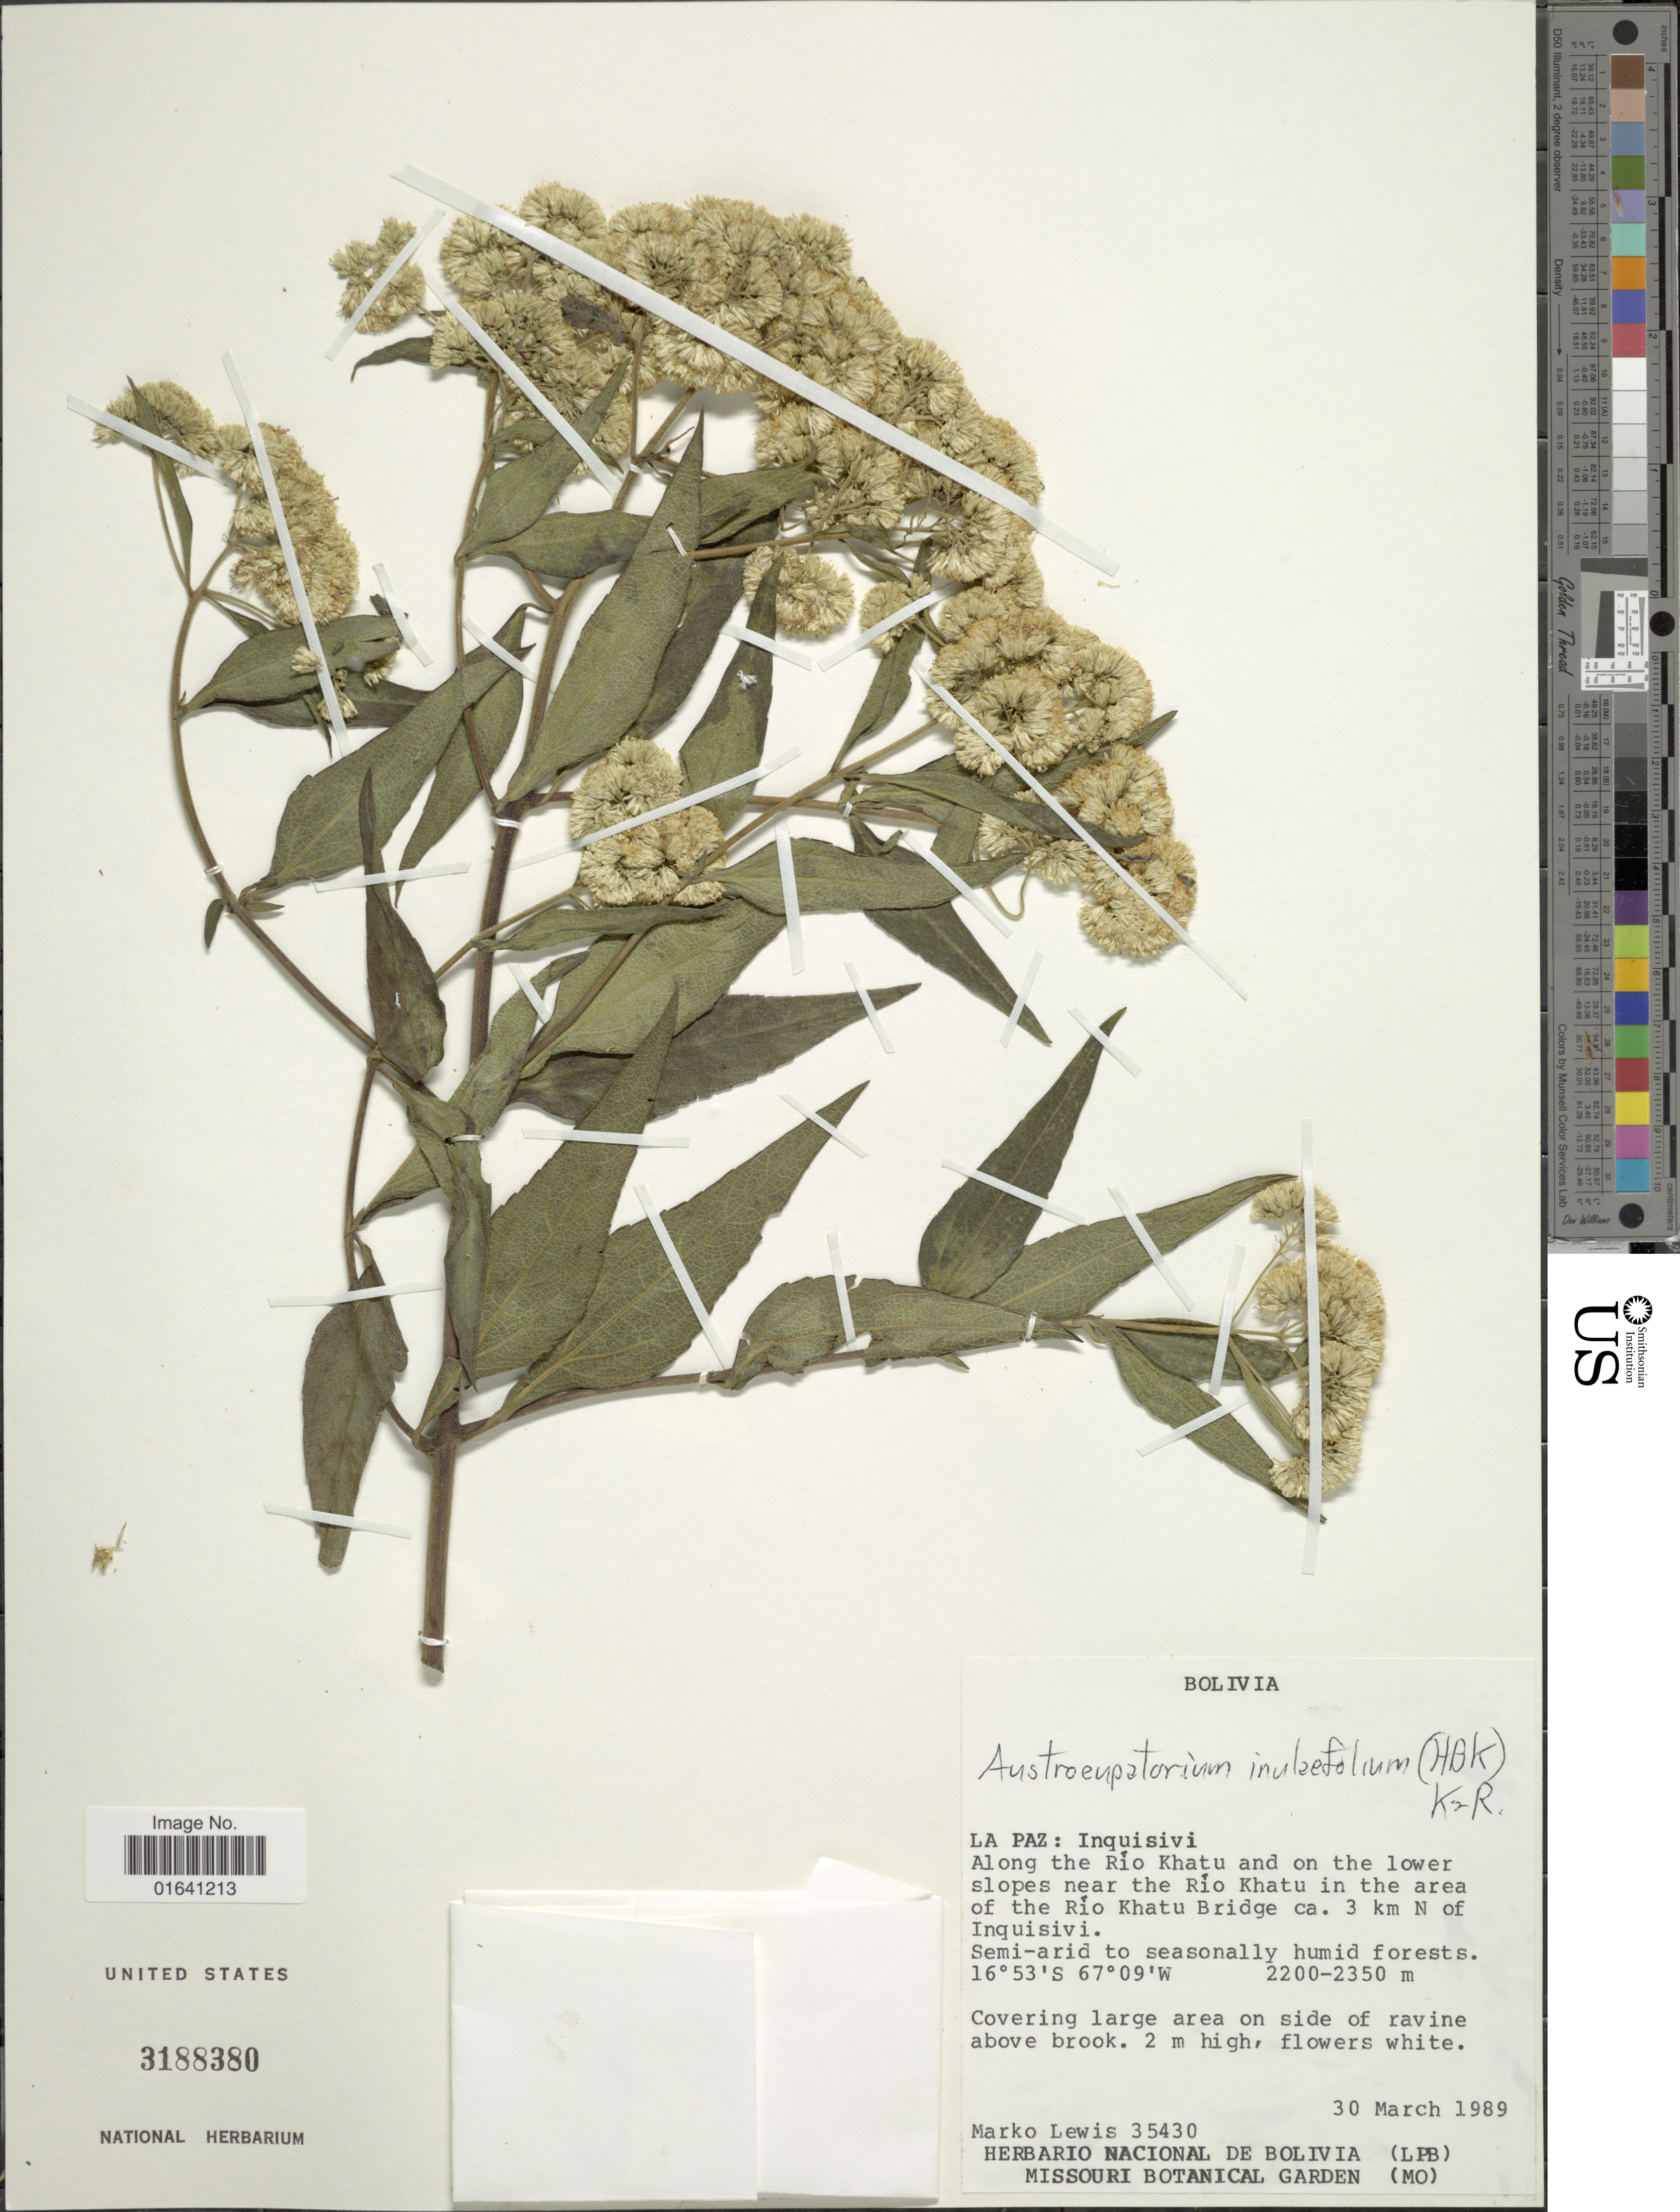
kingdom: Plantae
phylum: Tracheophyta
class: Magnoliopsida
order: Asterales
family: Asteraceae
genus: Austroeupatorium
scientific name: Austroeupatorium inulaefolium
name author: (Kunth) R.M. King & H. Rob.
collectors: M. A. Lewis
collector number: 35430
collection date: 1989-03-30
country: Bolivia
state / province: La Paz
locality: Inquisivi, Along the Río Khatu and on the lower slopes near the Río Khatu bridge ca. 3 km N of Inquisivi. Semi-arid to seasonally humid forests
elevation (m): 2200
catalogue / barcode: US 3188380